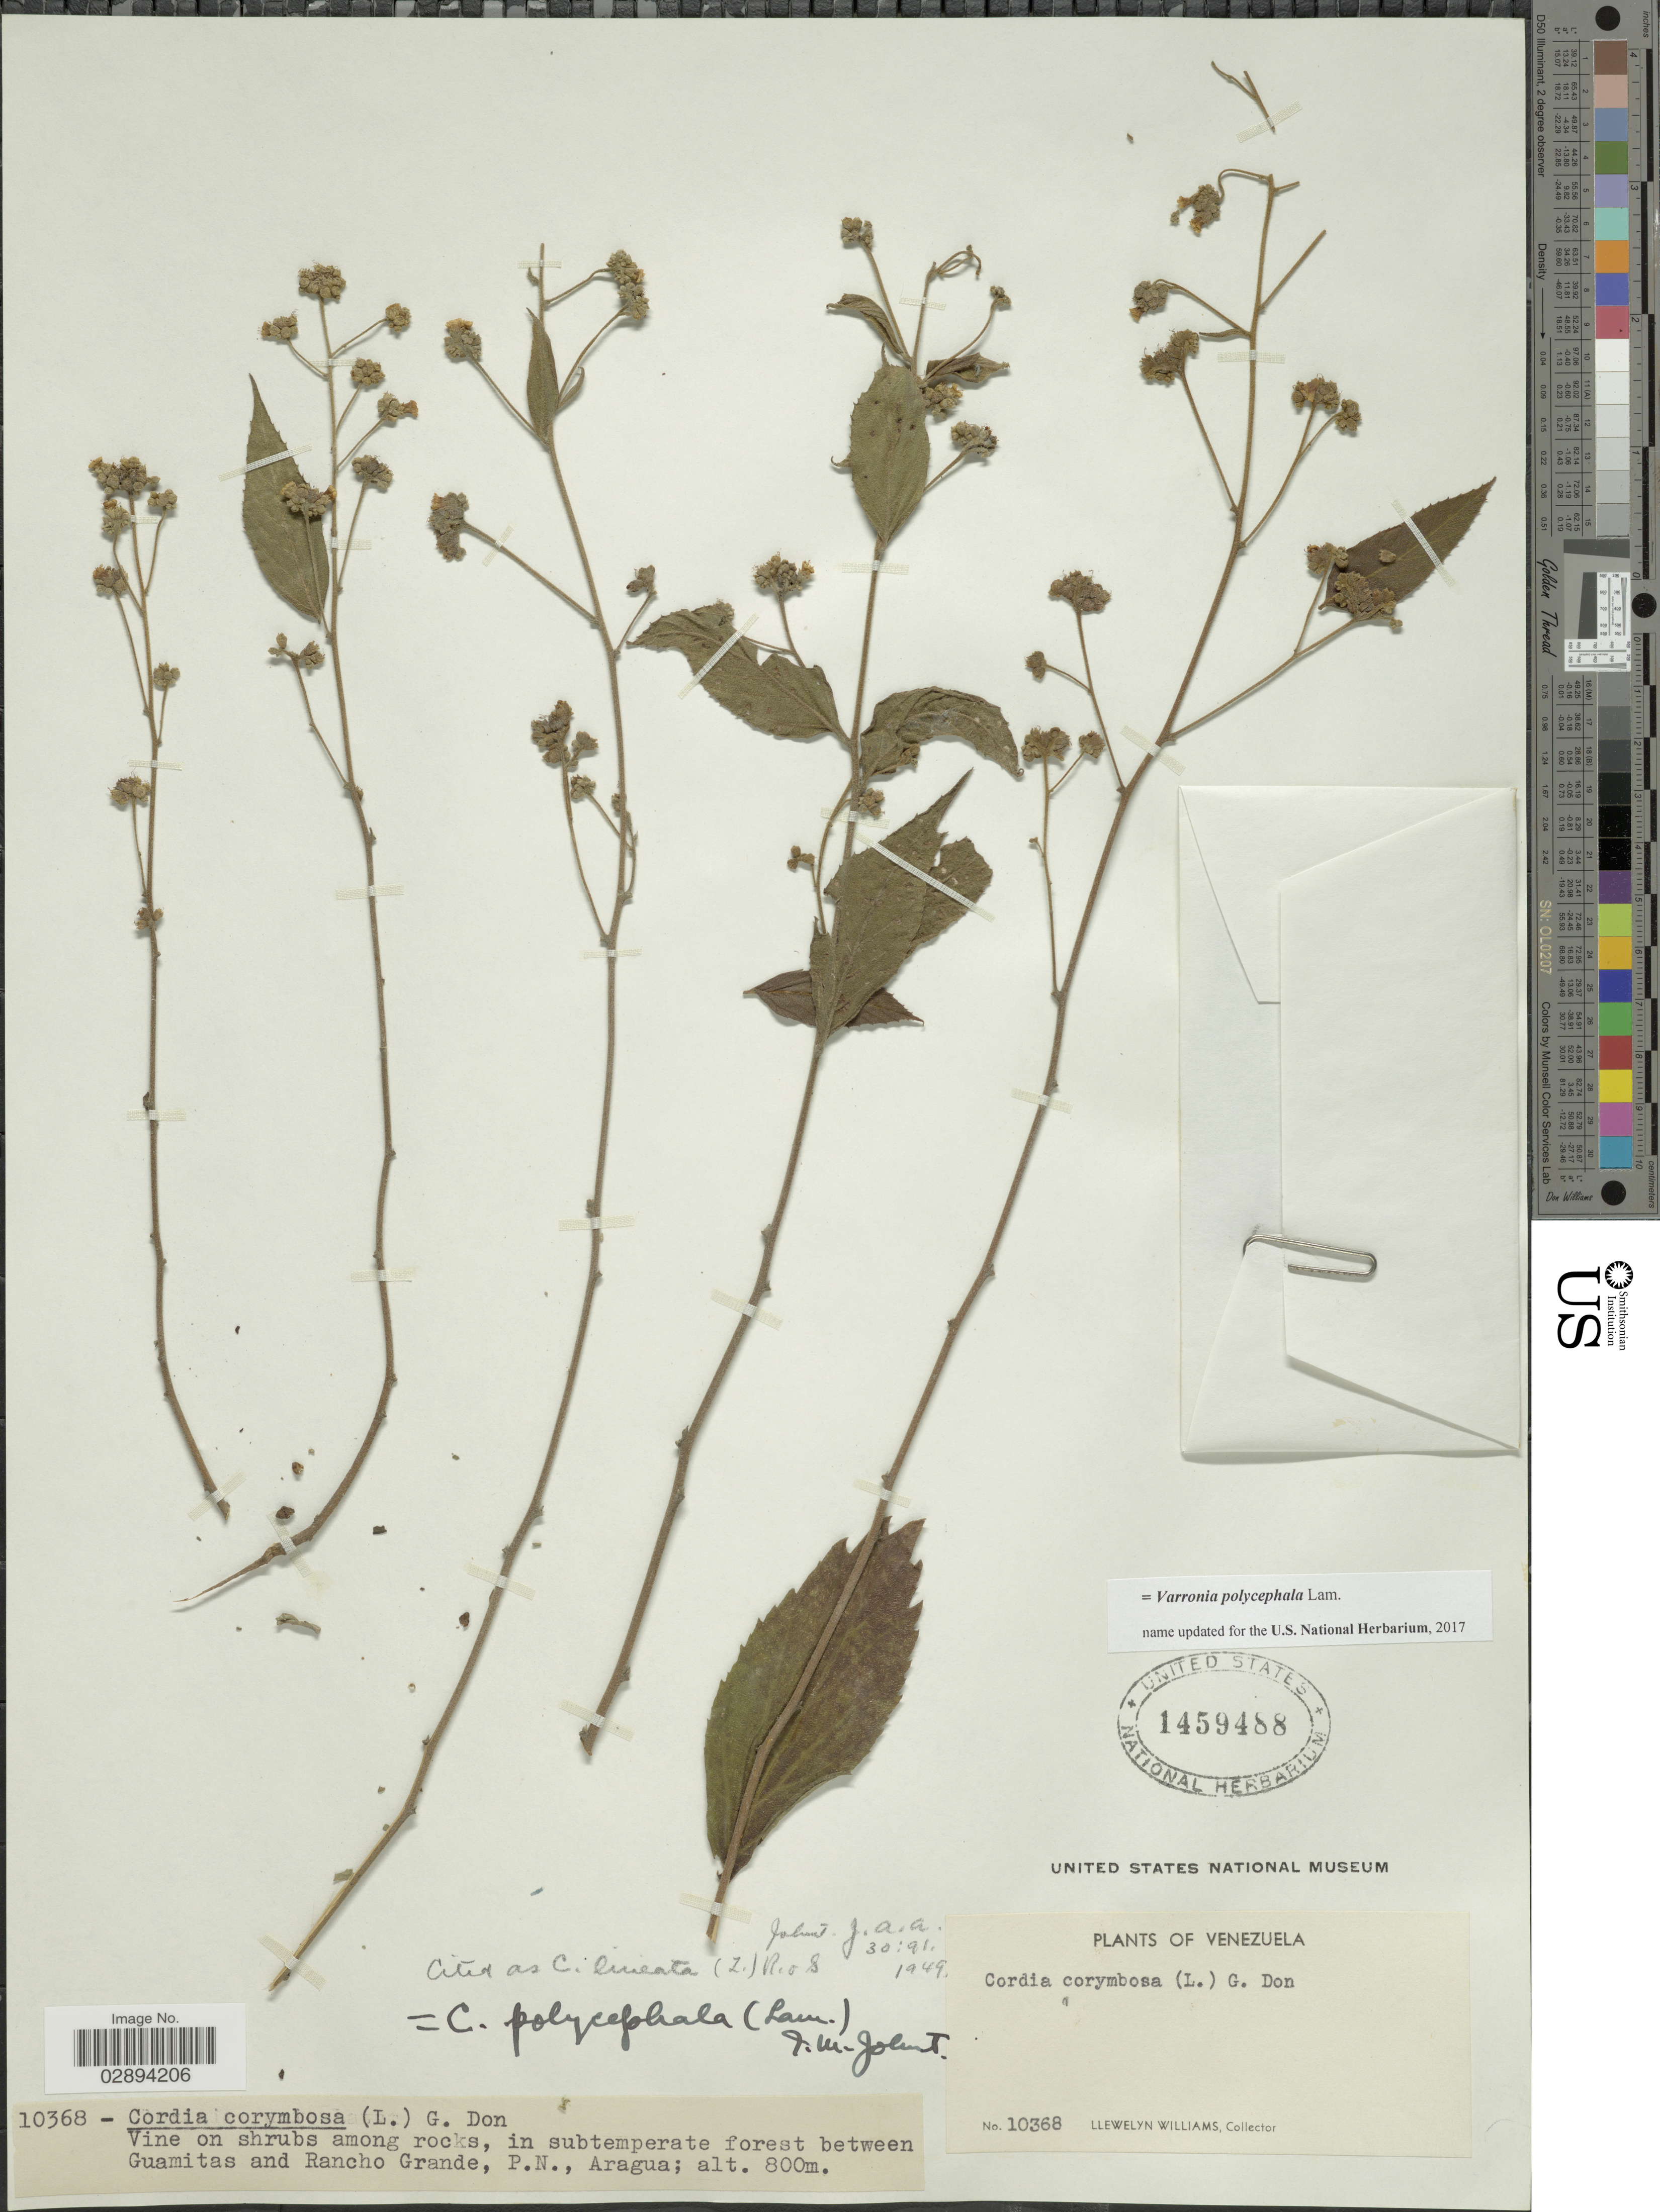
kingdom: Plantae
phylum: Tracheophyta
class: Magnoliopsida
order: Boraginales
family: Cordiaceae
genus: Varronia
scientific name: Varronia polycephala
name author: Lam.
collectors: Ll. Williams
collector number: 10368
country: Venezuela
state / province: Aragua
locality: In subtemperate forest between Guamitas and Racho Grande, P. N.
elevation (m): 800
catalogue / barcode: US 1459488